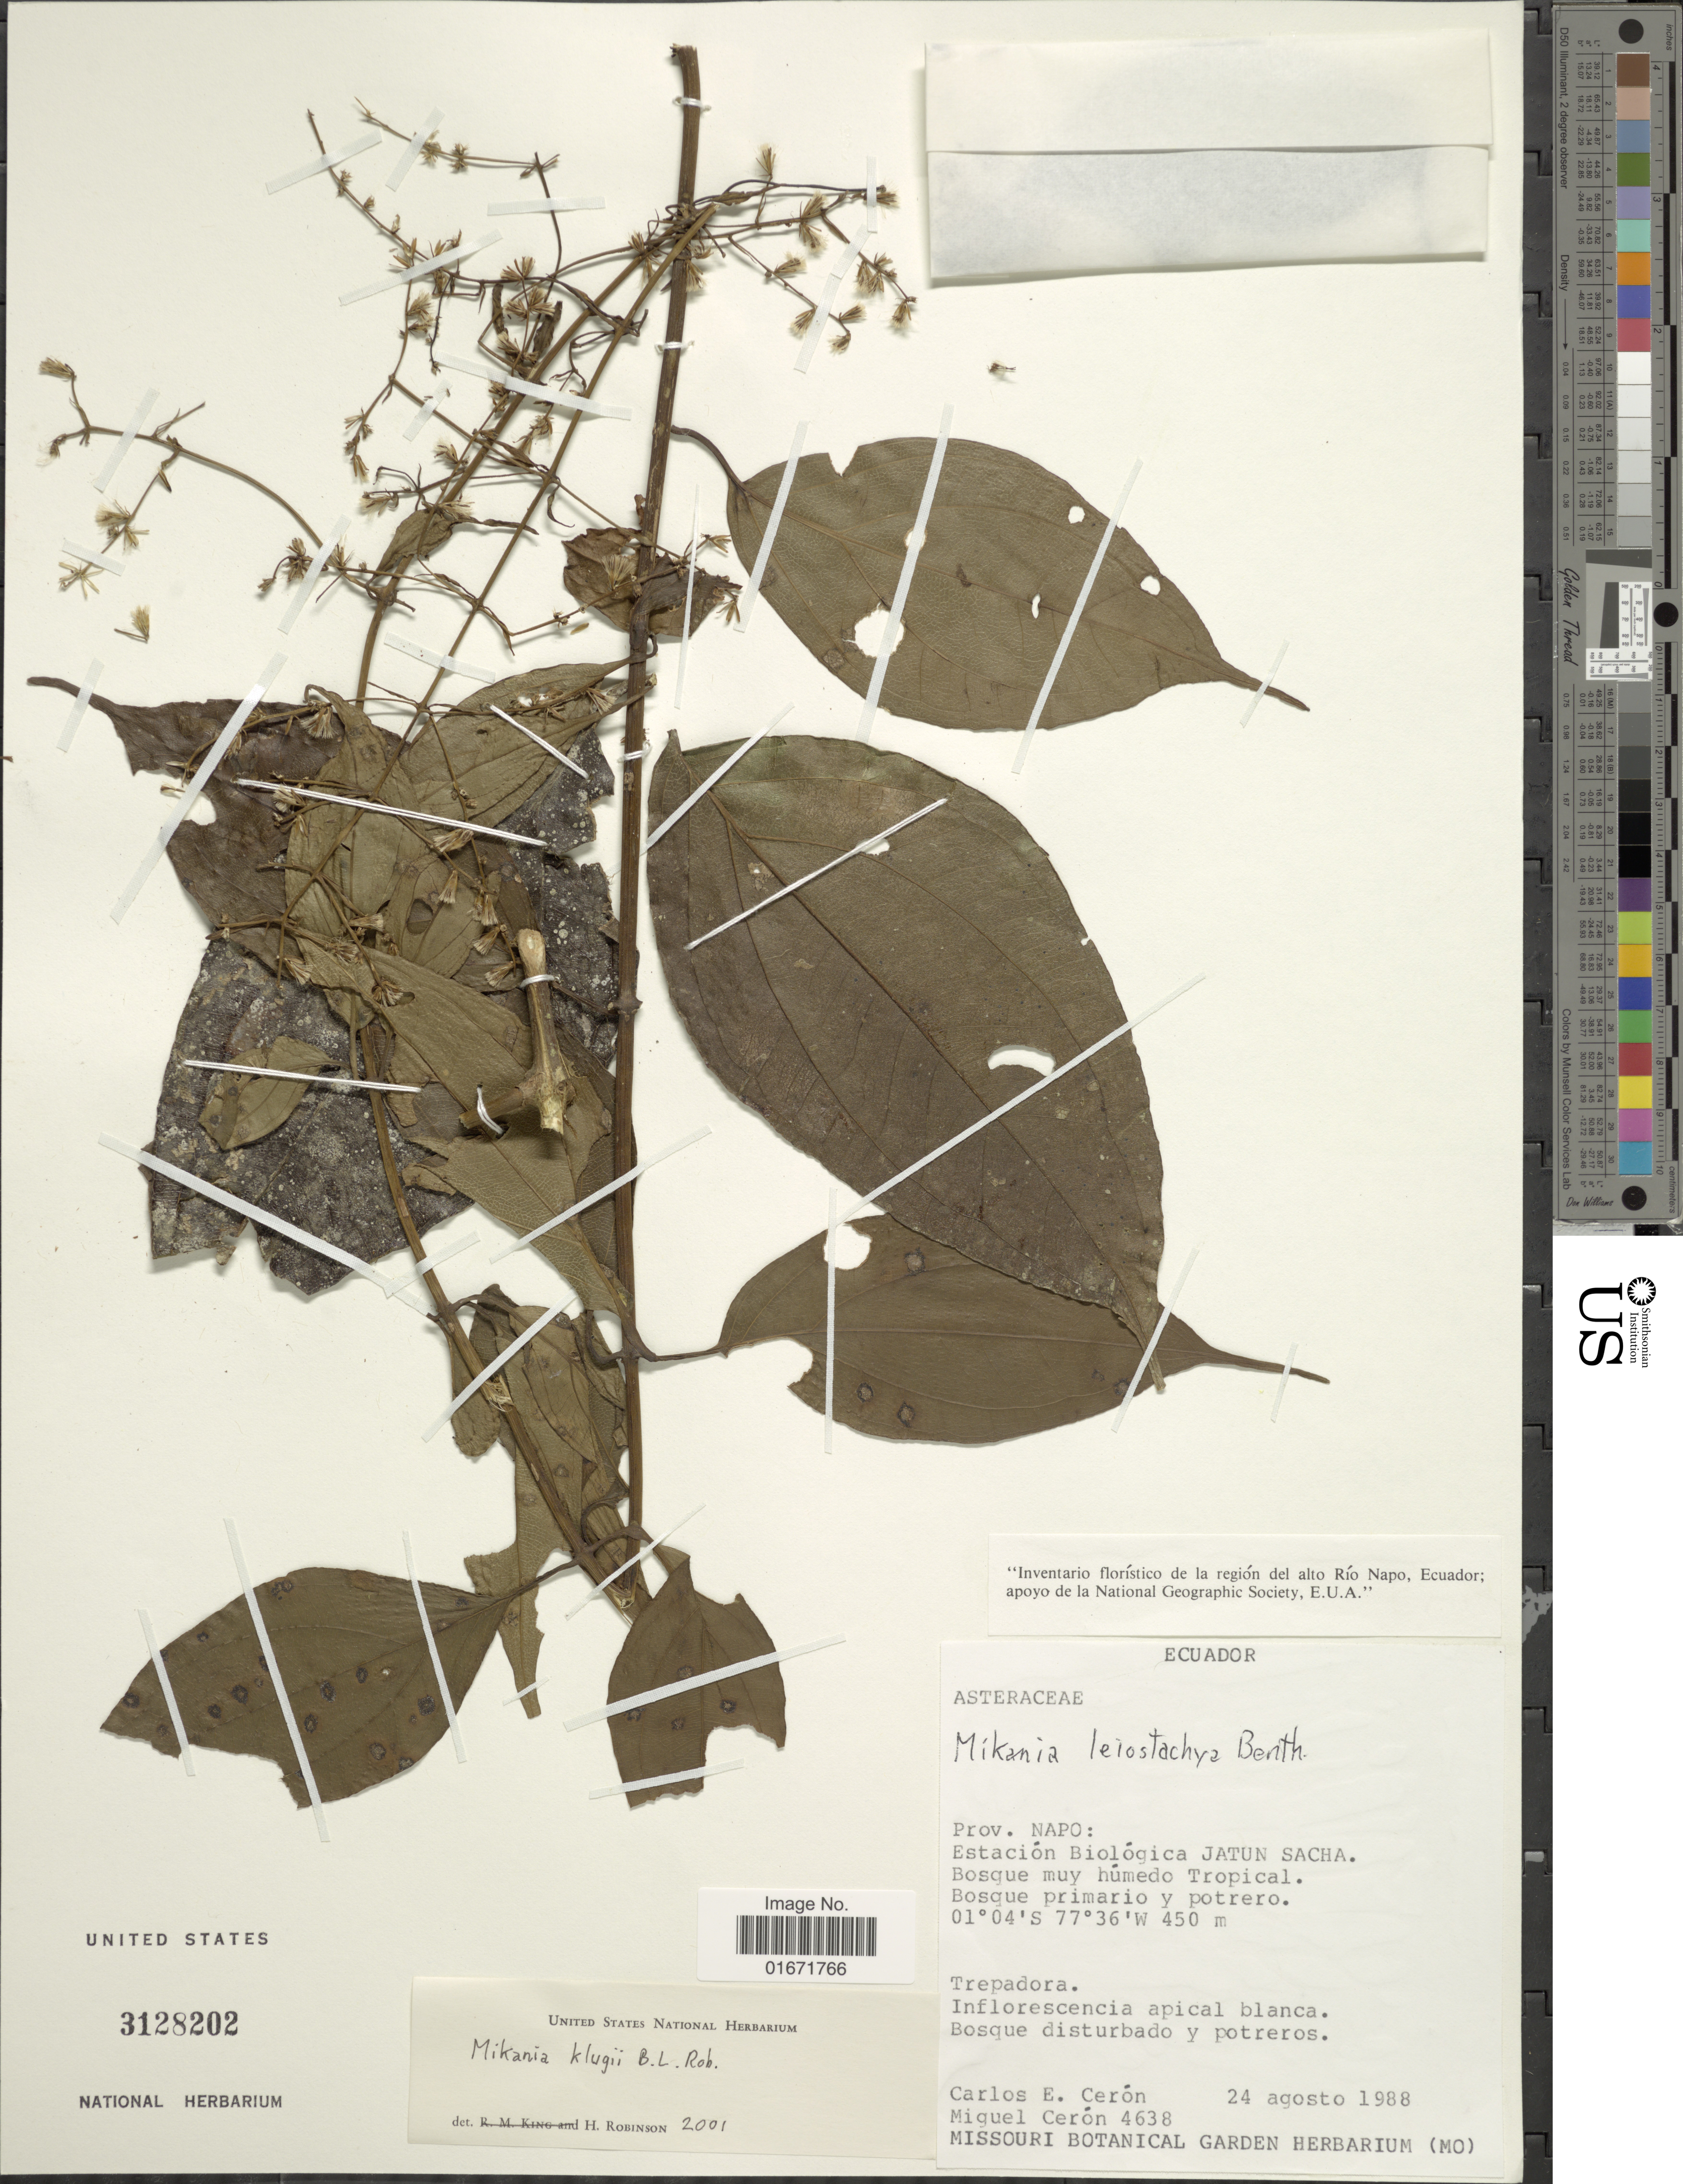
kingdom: Plantae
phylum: Tracheophyta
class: Magnoliopsida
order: Asterales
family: Asteraceae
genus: Mikania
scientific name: Mikania klugii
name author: B.L. Rob.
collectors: C. E. Cerón M. & M. Ceron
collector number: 4638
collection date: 1988-08-24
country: Ecuador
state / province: Napo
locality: Prov. Napo: Estación Biológica Jatun Sacha. Bosque muy húmedo Tropical. Bosque primario y potrero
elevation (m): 450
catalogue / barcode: US 3128202